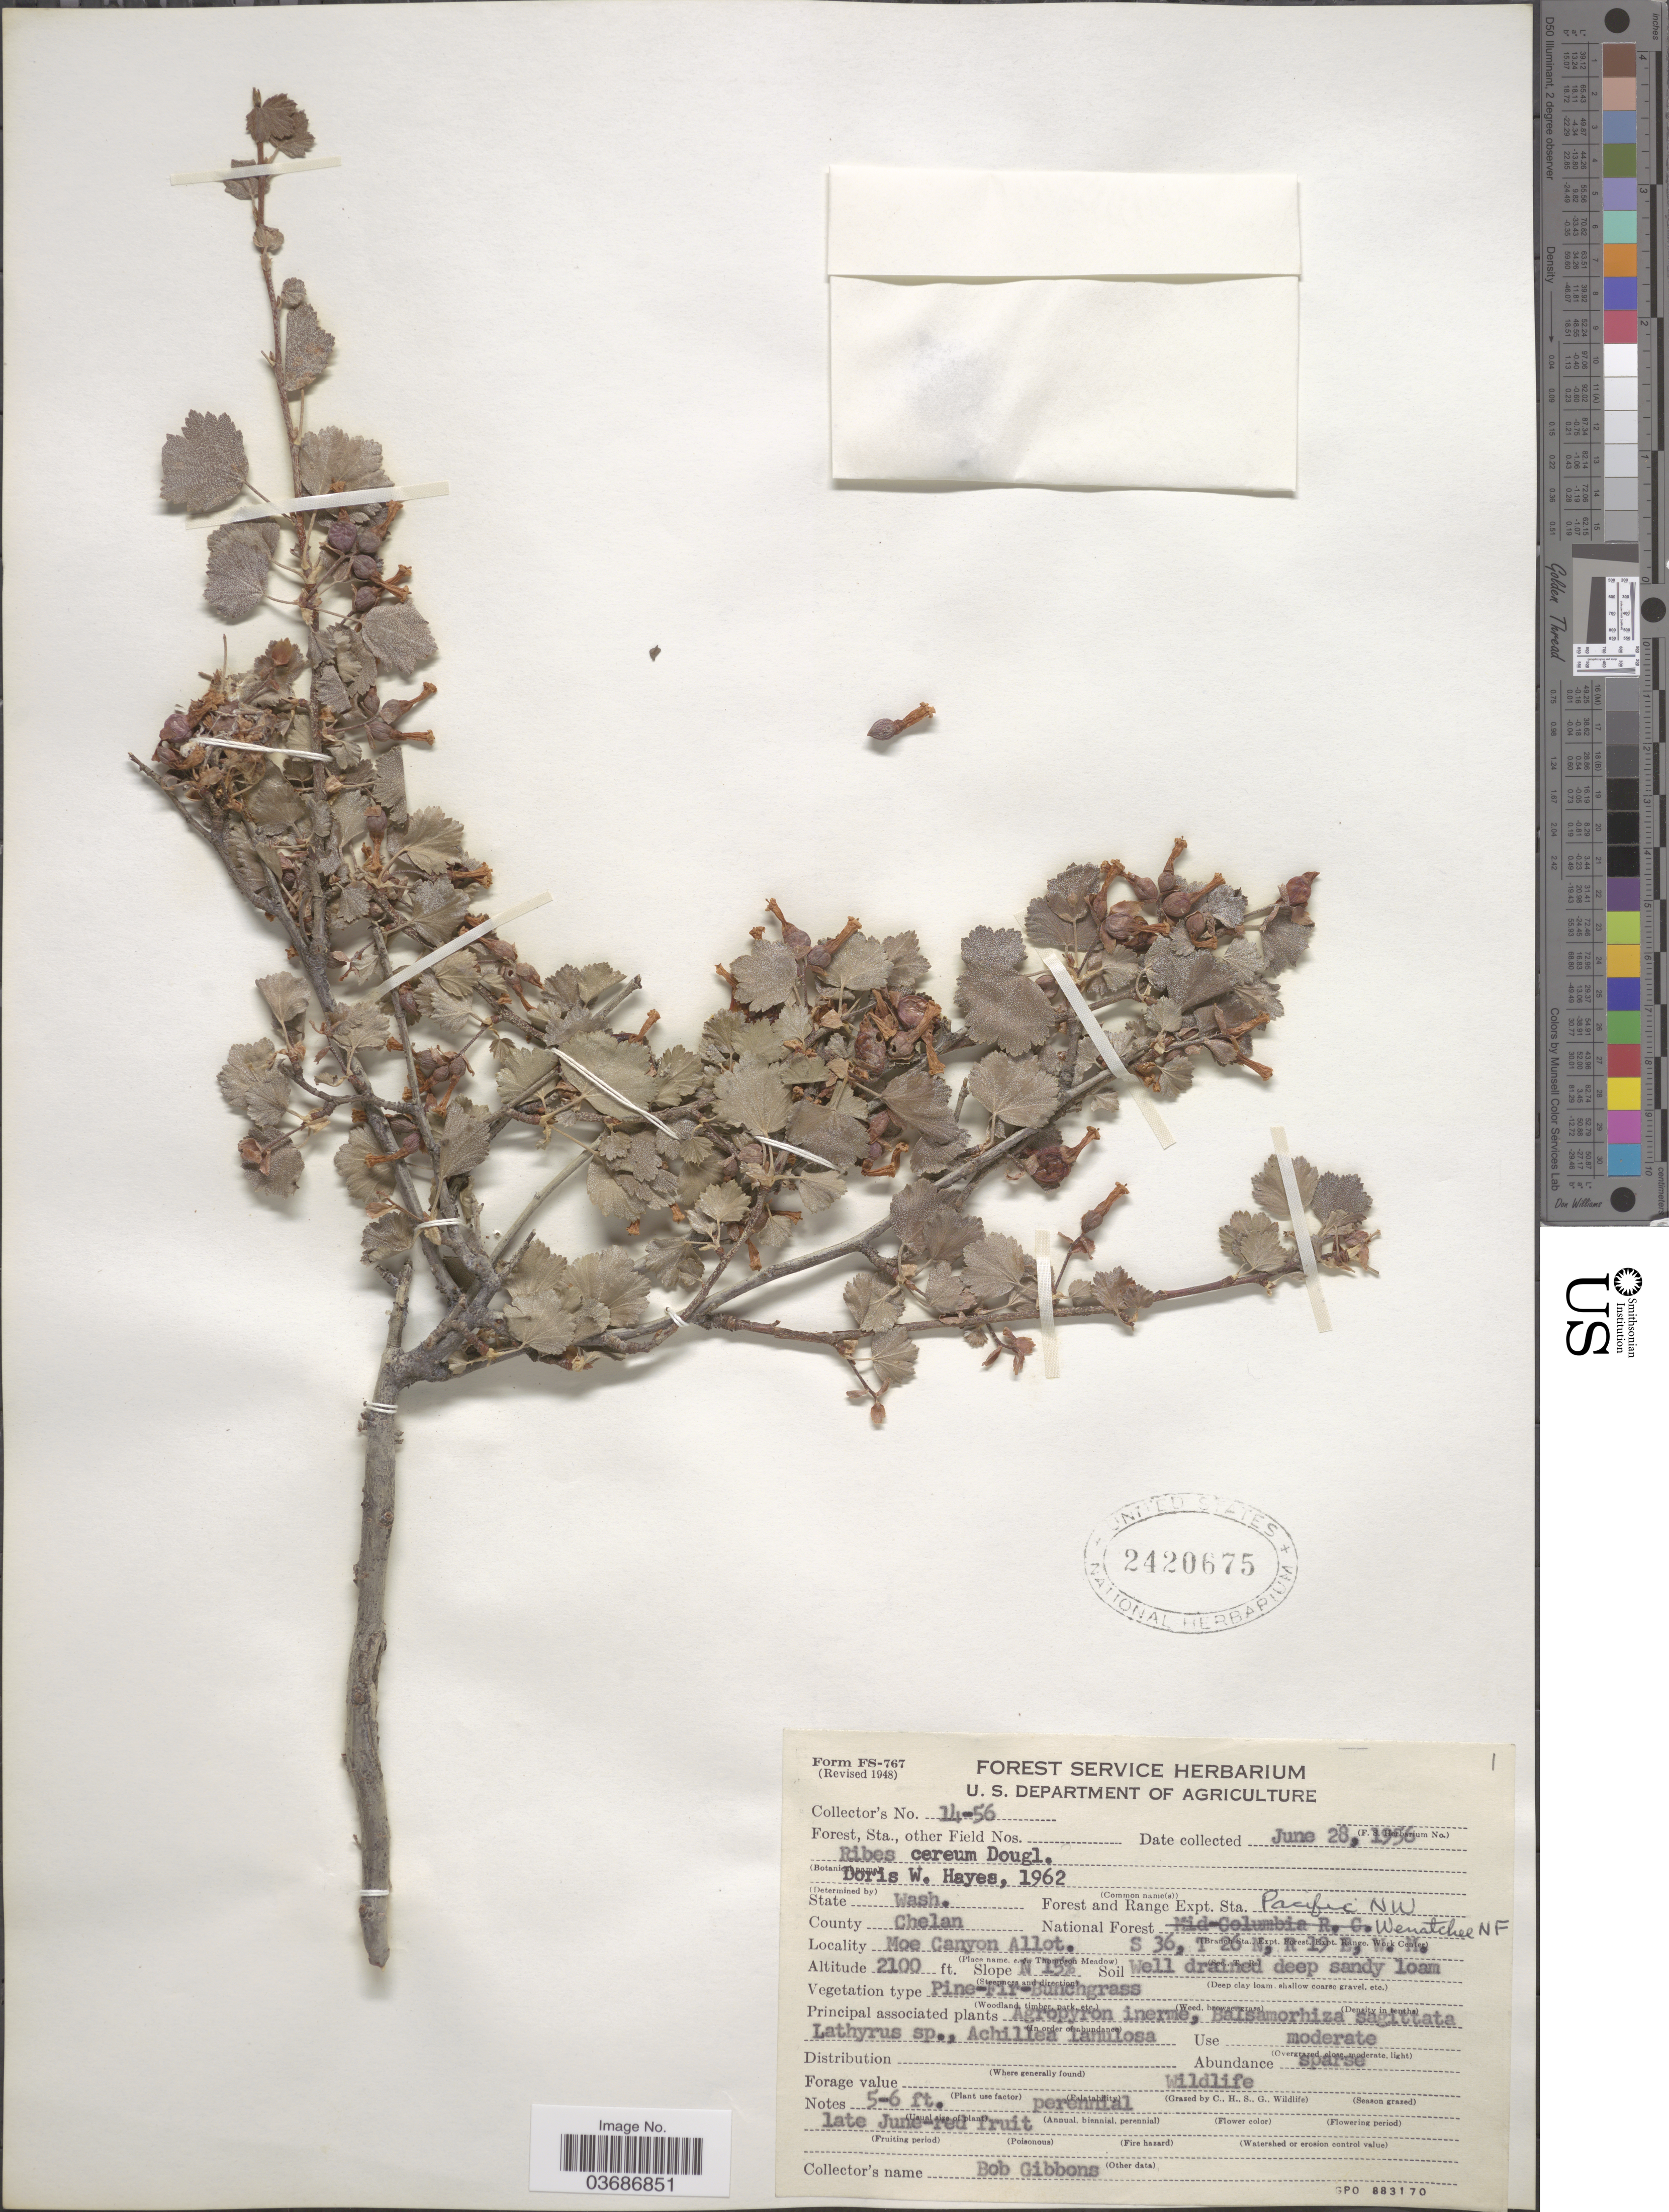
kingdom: Plantae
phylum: Tracheophyta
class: Magnoliopsida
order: Saxifragales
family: Grossulariaceae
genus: Ribes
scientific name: Ribes cereum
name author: Douglas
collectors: B. Gibbons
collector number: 14-56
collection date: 1956-06-28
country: United States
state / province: Washington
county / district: Chelan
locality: Forest and Range Expt. Sta. Pacific NW. County Chelan. National Forest Wenatchee NF. Moe Canyon Allot. S 36, T 26 N, R 19 E, W. M. Slope N 15%.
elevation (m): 640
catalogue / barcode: US 2420675